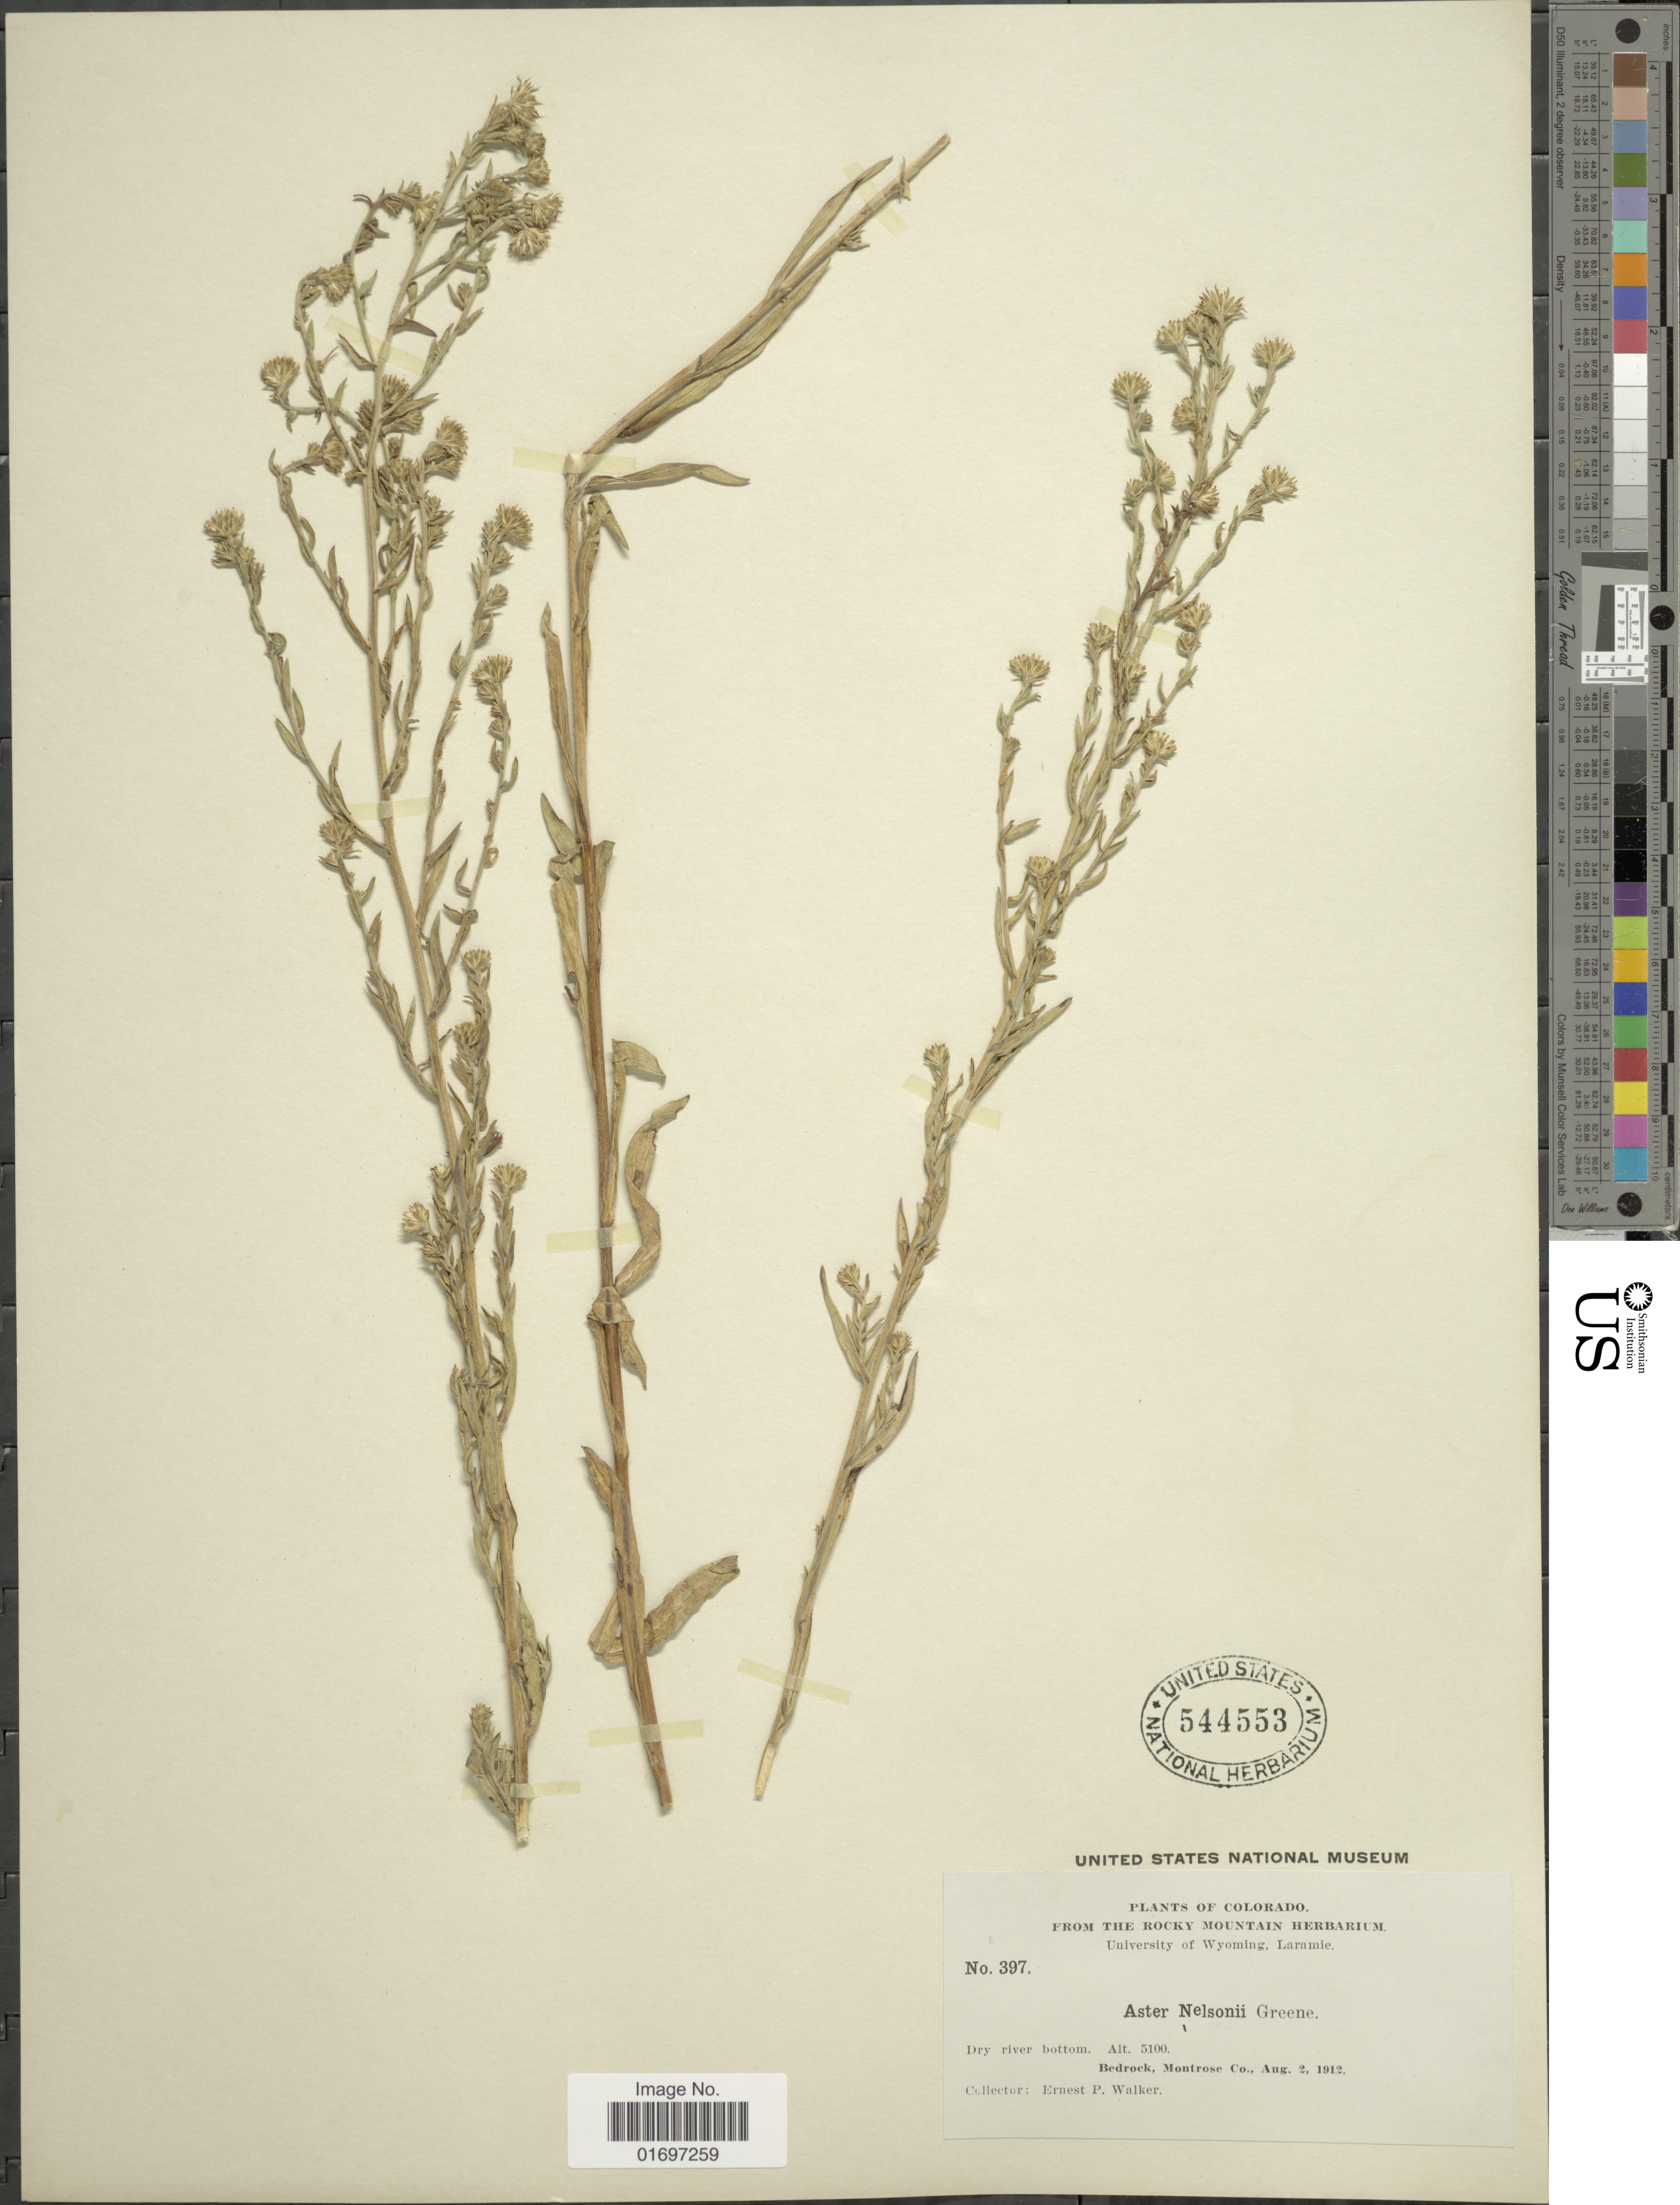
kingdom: Plantae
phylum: Tracheophyta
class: Magnoliopsida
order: Asterales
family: Asteraceae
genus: Symphyotrichum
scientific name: Symphyotrichum ascendens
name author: (Lindl.) G.L. Nesom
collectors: E. P. Walker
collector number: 397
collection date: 1912-08-02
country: United States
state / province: Colorado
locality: Colorado. Dry river bottom. Bedrock, Montrose Co.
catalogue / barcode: US 544553